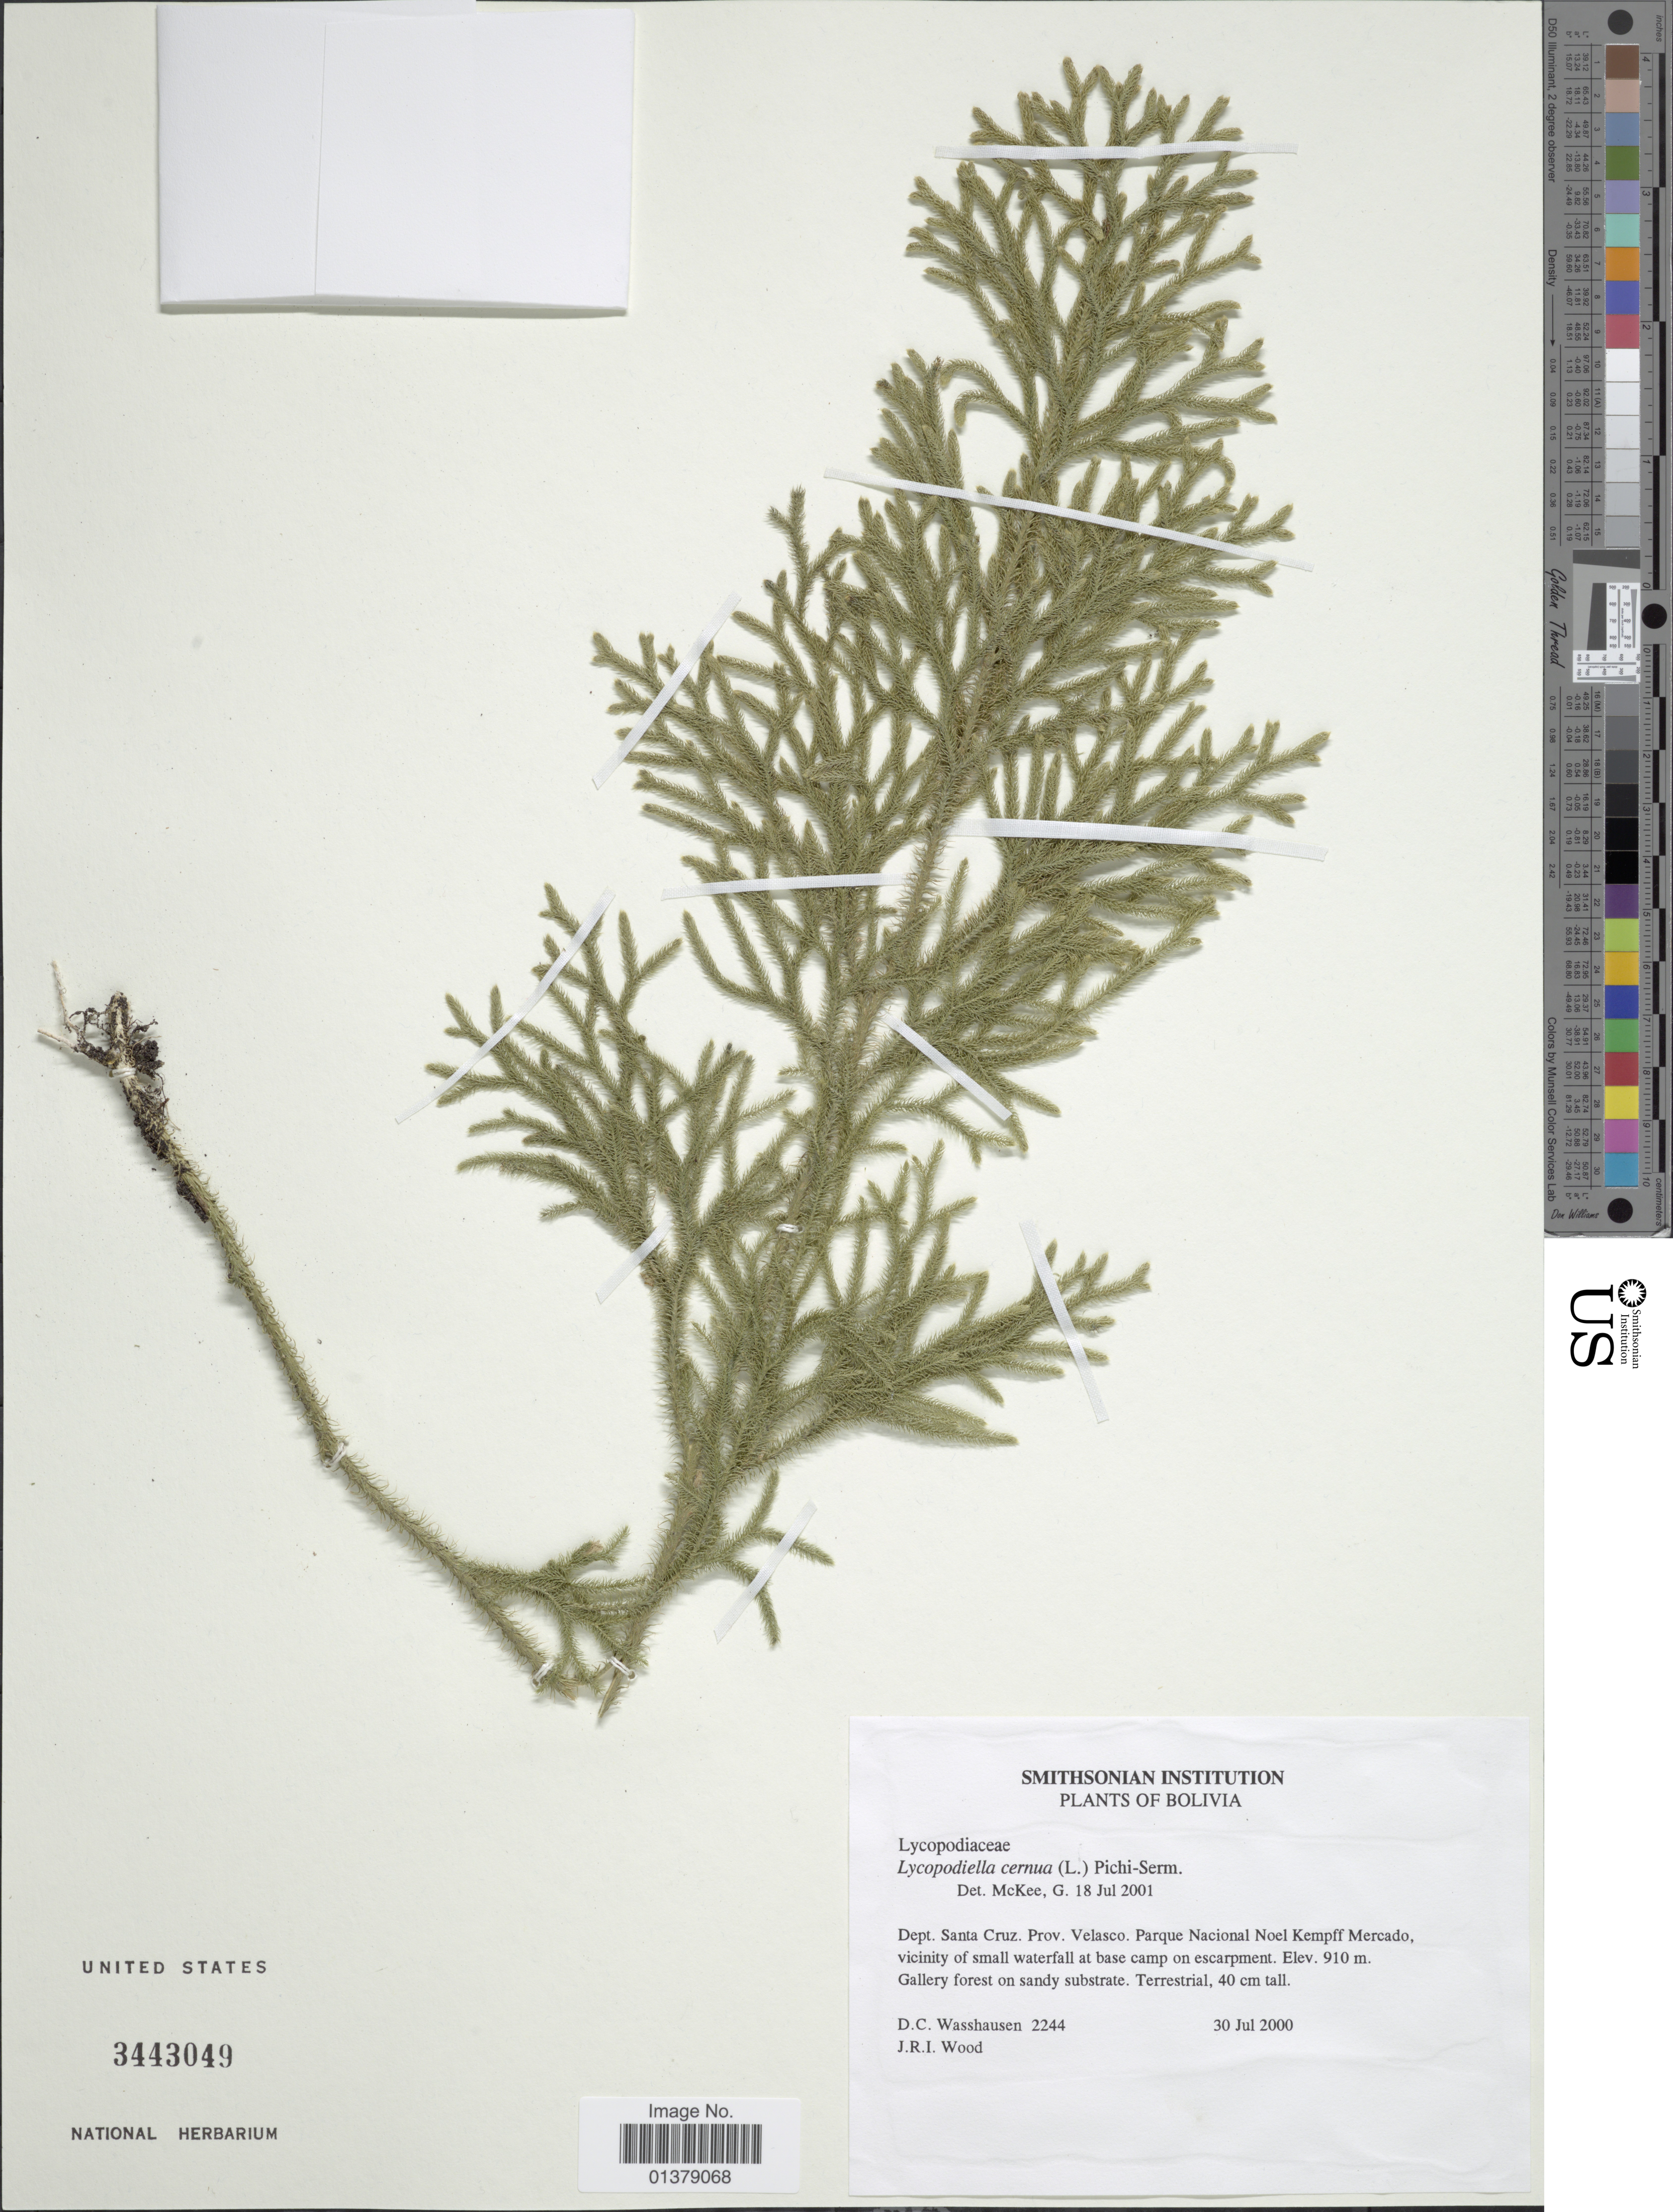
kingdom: Plantae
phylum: Tracheophyta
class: Lycopodiopsida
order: Lycopodiales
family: Lycopodiaceae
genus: Palhinhaea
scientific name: Palhinhaea cernua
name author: (L.) Vasc. & Franco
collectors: D. C. Wasshausen & J. R. I. Wood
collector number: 2244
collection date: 2000-07-30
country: Bolivia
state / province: Santa Cruz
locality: Prov. Velasco, Parque Nacional Noel Kempff Mercado, vicinity of small waterfall at base camp on escarpment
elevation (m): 910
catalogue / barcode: US 3443049